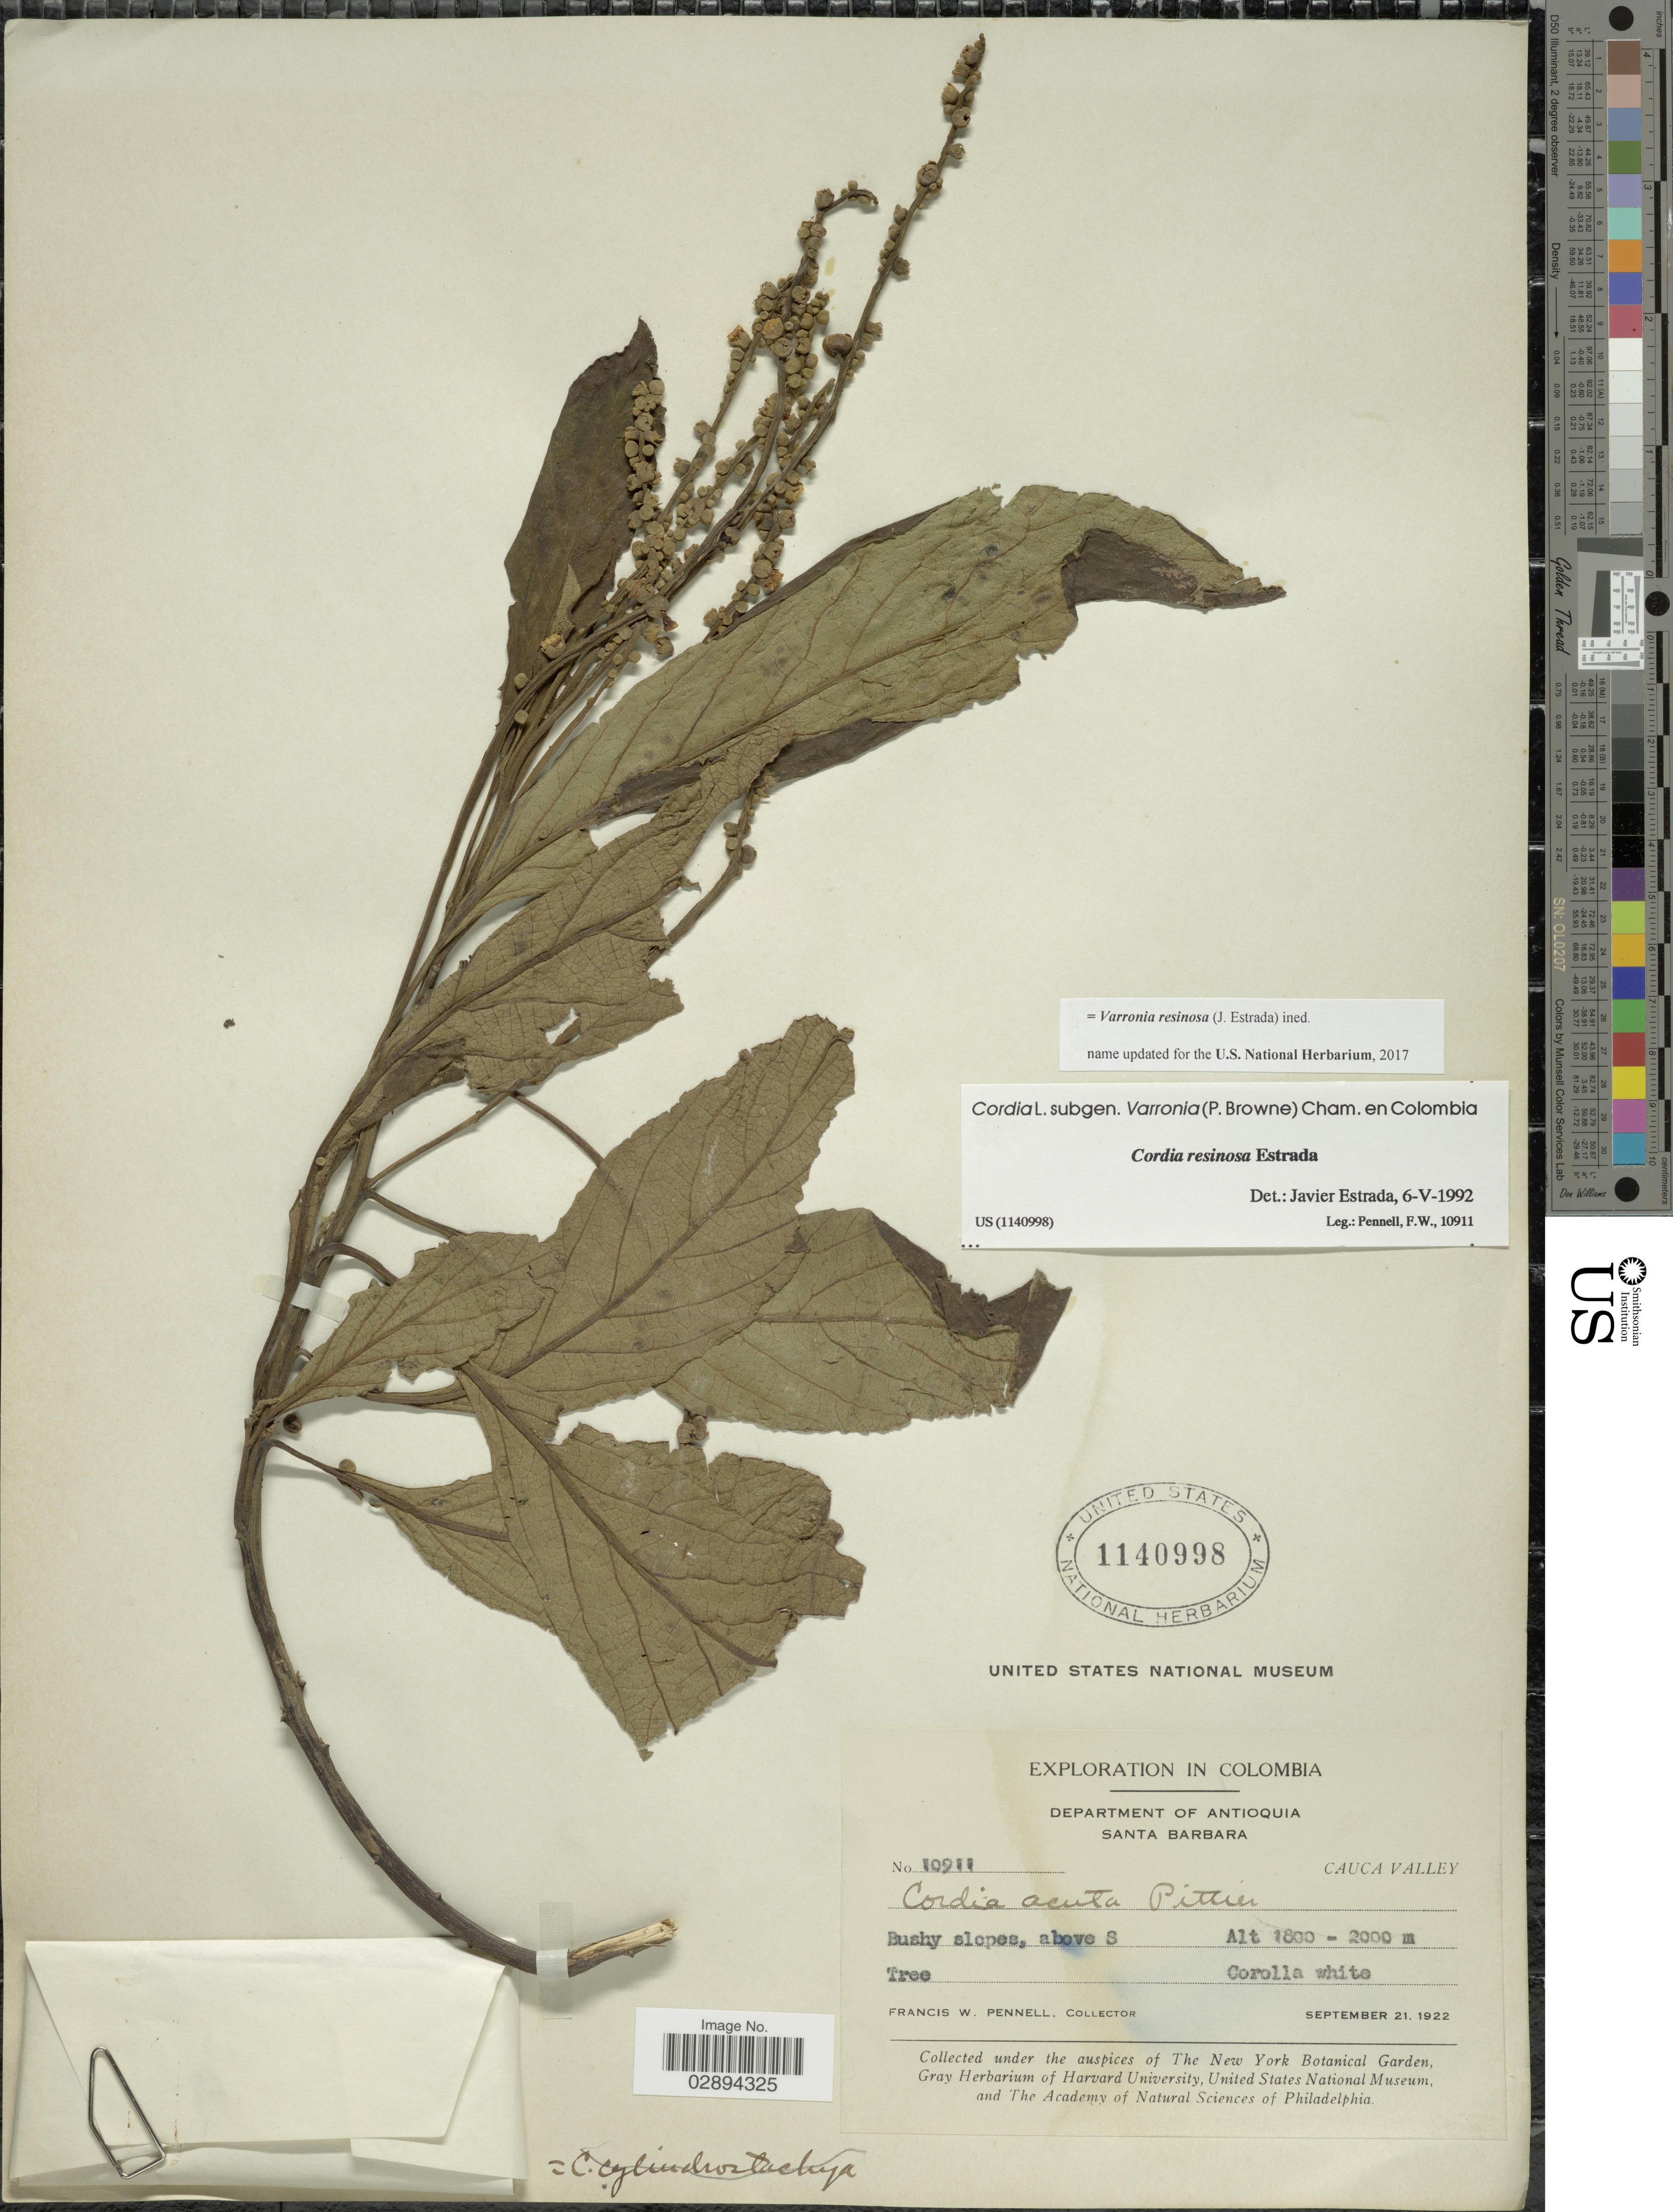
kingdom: Plantae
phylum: Tracheophyta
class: Magnoliopsida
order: Boraginales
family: Cordiaceae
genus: Varronia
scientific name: Varronia resinosa (J. Estrada) comb. nov. ined.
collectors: F. W. Pennell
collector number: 10911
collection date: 1922-09-21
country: Colombia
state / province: Antioquia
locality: Department of Antioquia, Santa Barbara, Cauca Valley, Bushy slope, above S.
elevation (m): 1800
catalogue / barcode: US 1140998